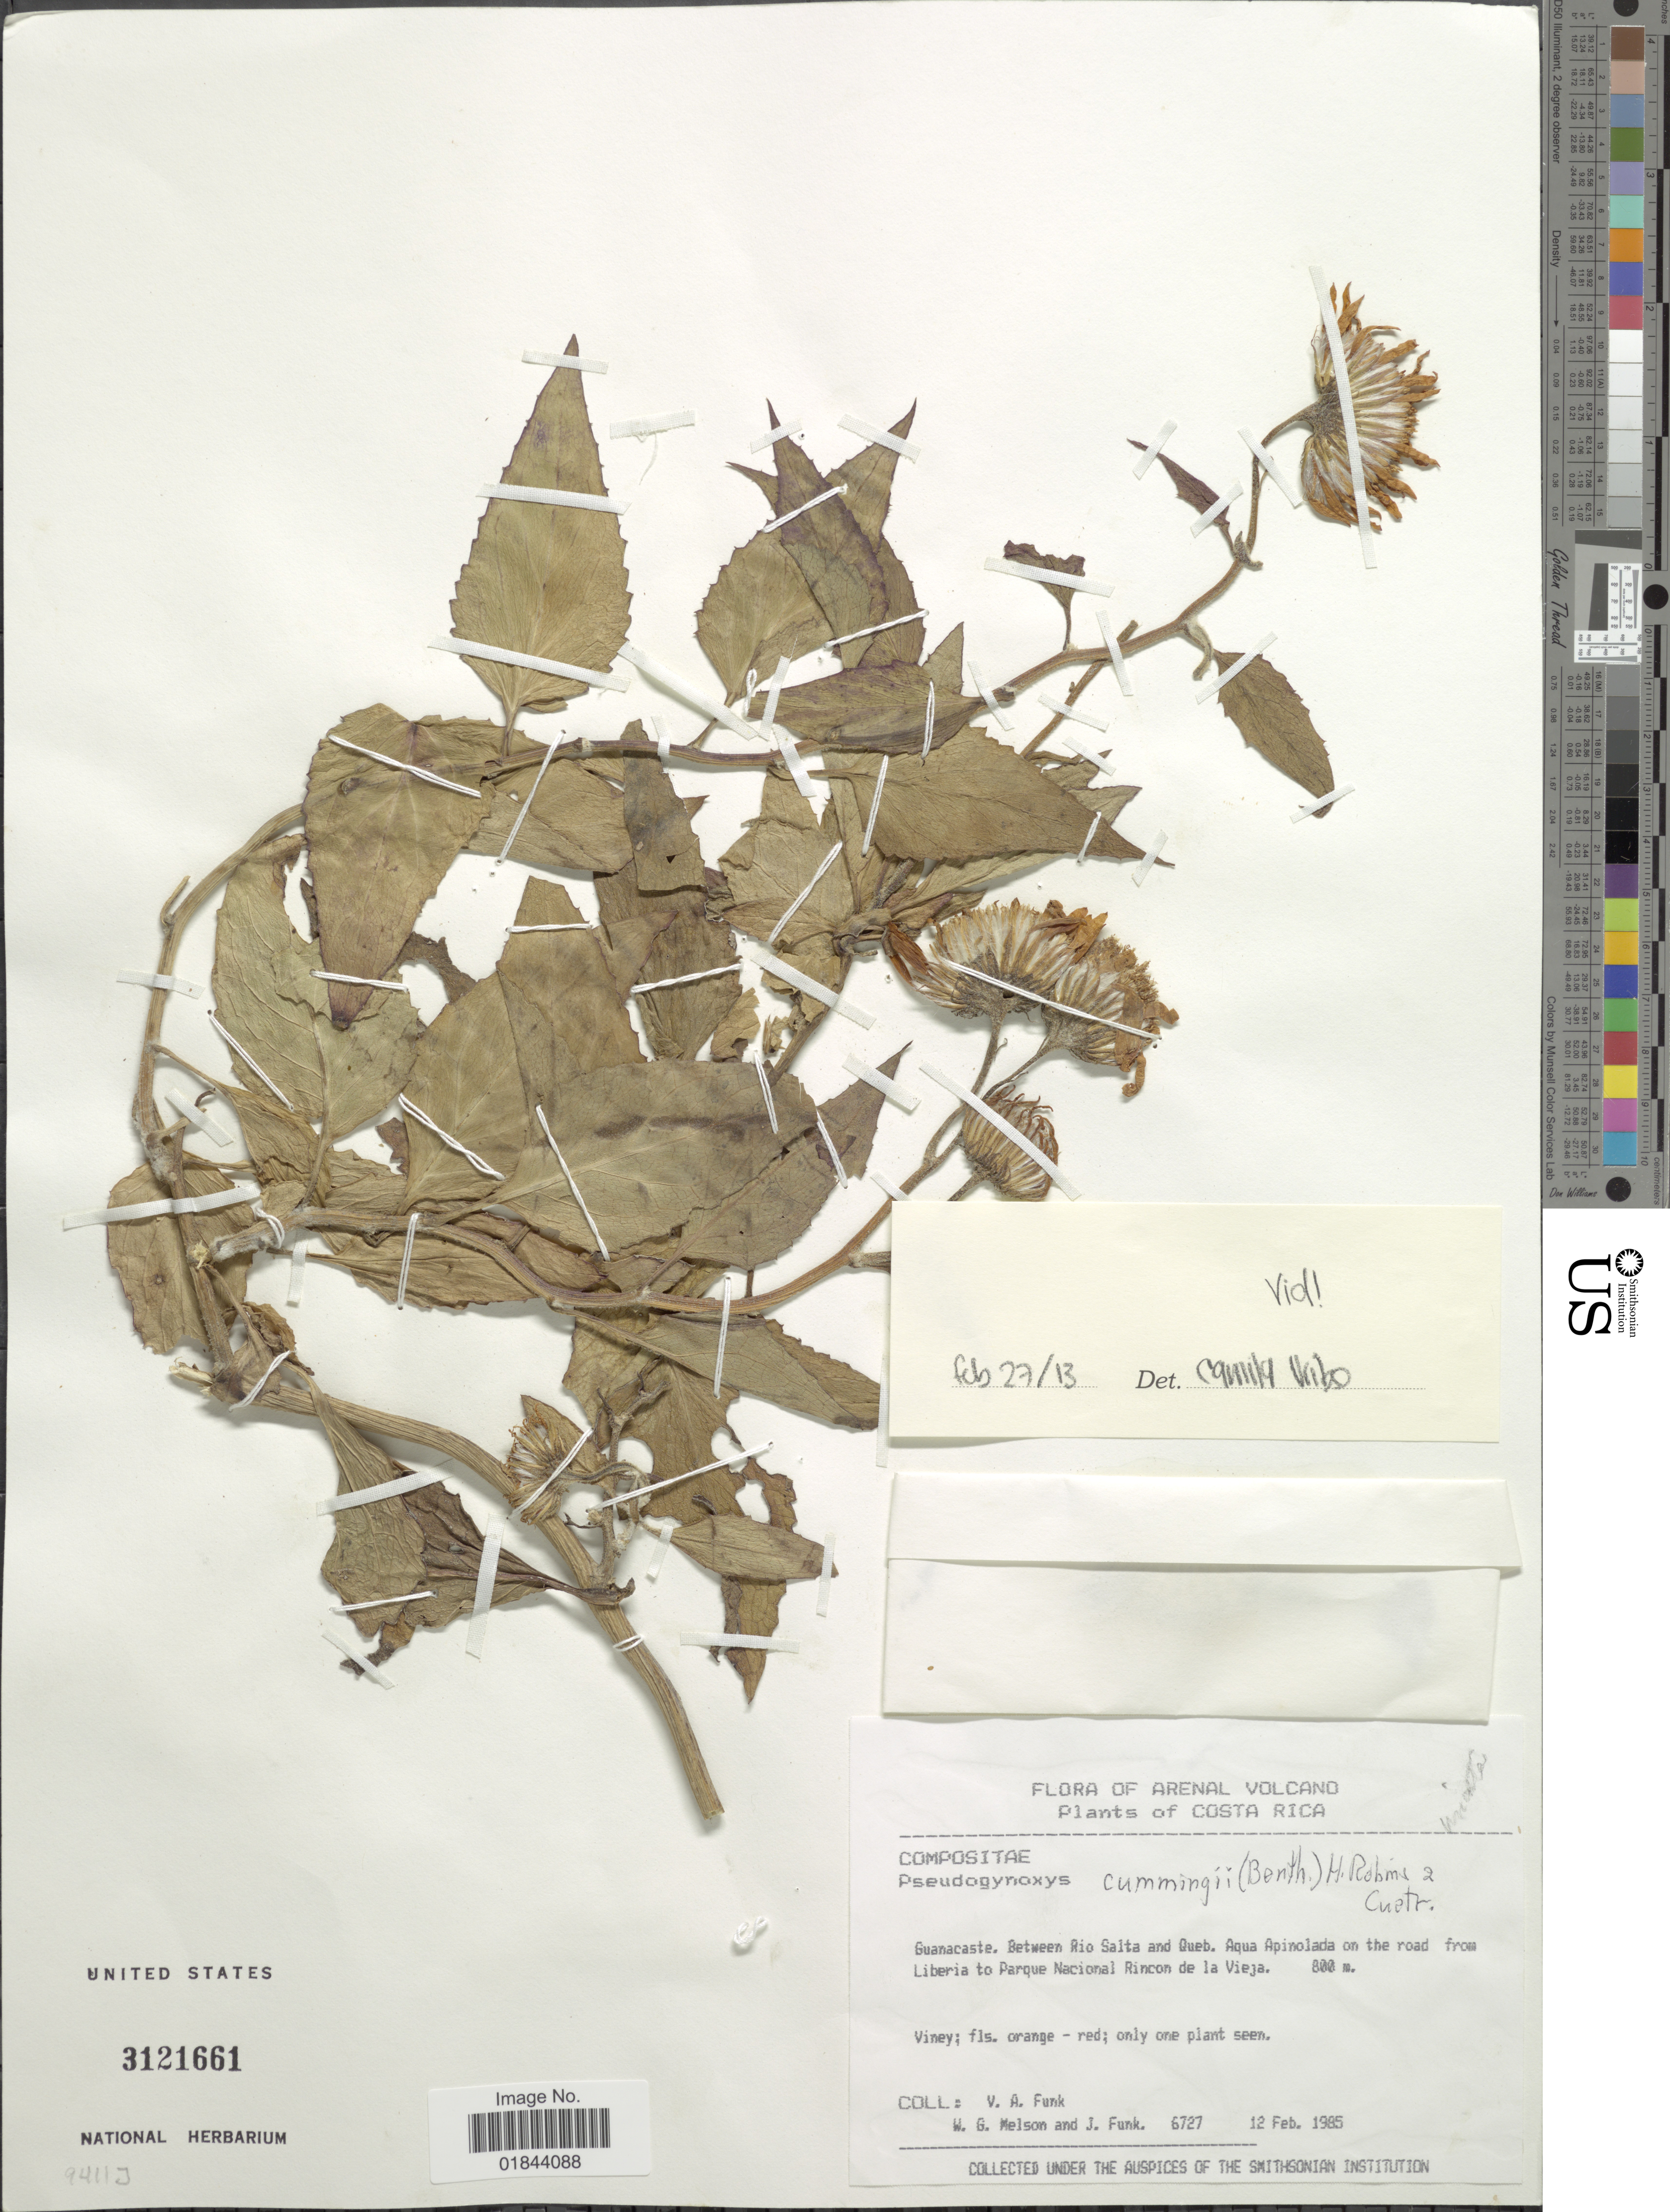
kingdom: Plantae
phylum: Tracheophyta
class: Magnoliopsida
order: Asterales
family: Asteraceae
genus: Pseudogynoxys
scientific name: Pseudogynoxys cummingii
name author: (Benth.) H. Rob. & Cuatrec.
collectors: V. Funk, W. Melson & J. Funk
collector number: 6727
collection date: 1985-02-12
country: Costa Rica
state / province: Guanacaste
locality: Between Rio Salta and Queb. Aqua Apinolada on the road from Liberia to Parque Nacional Rincon de la Vieja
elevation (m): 800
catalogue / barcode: US 3121661